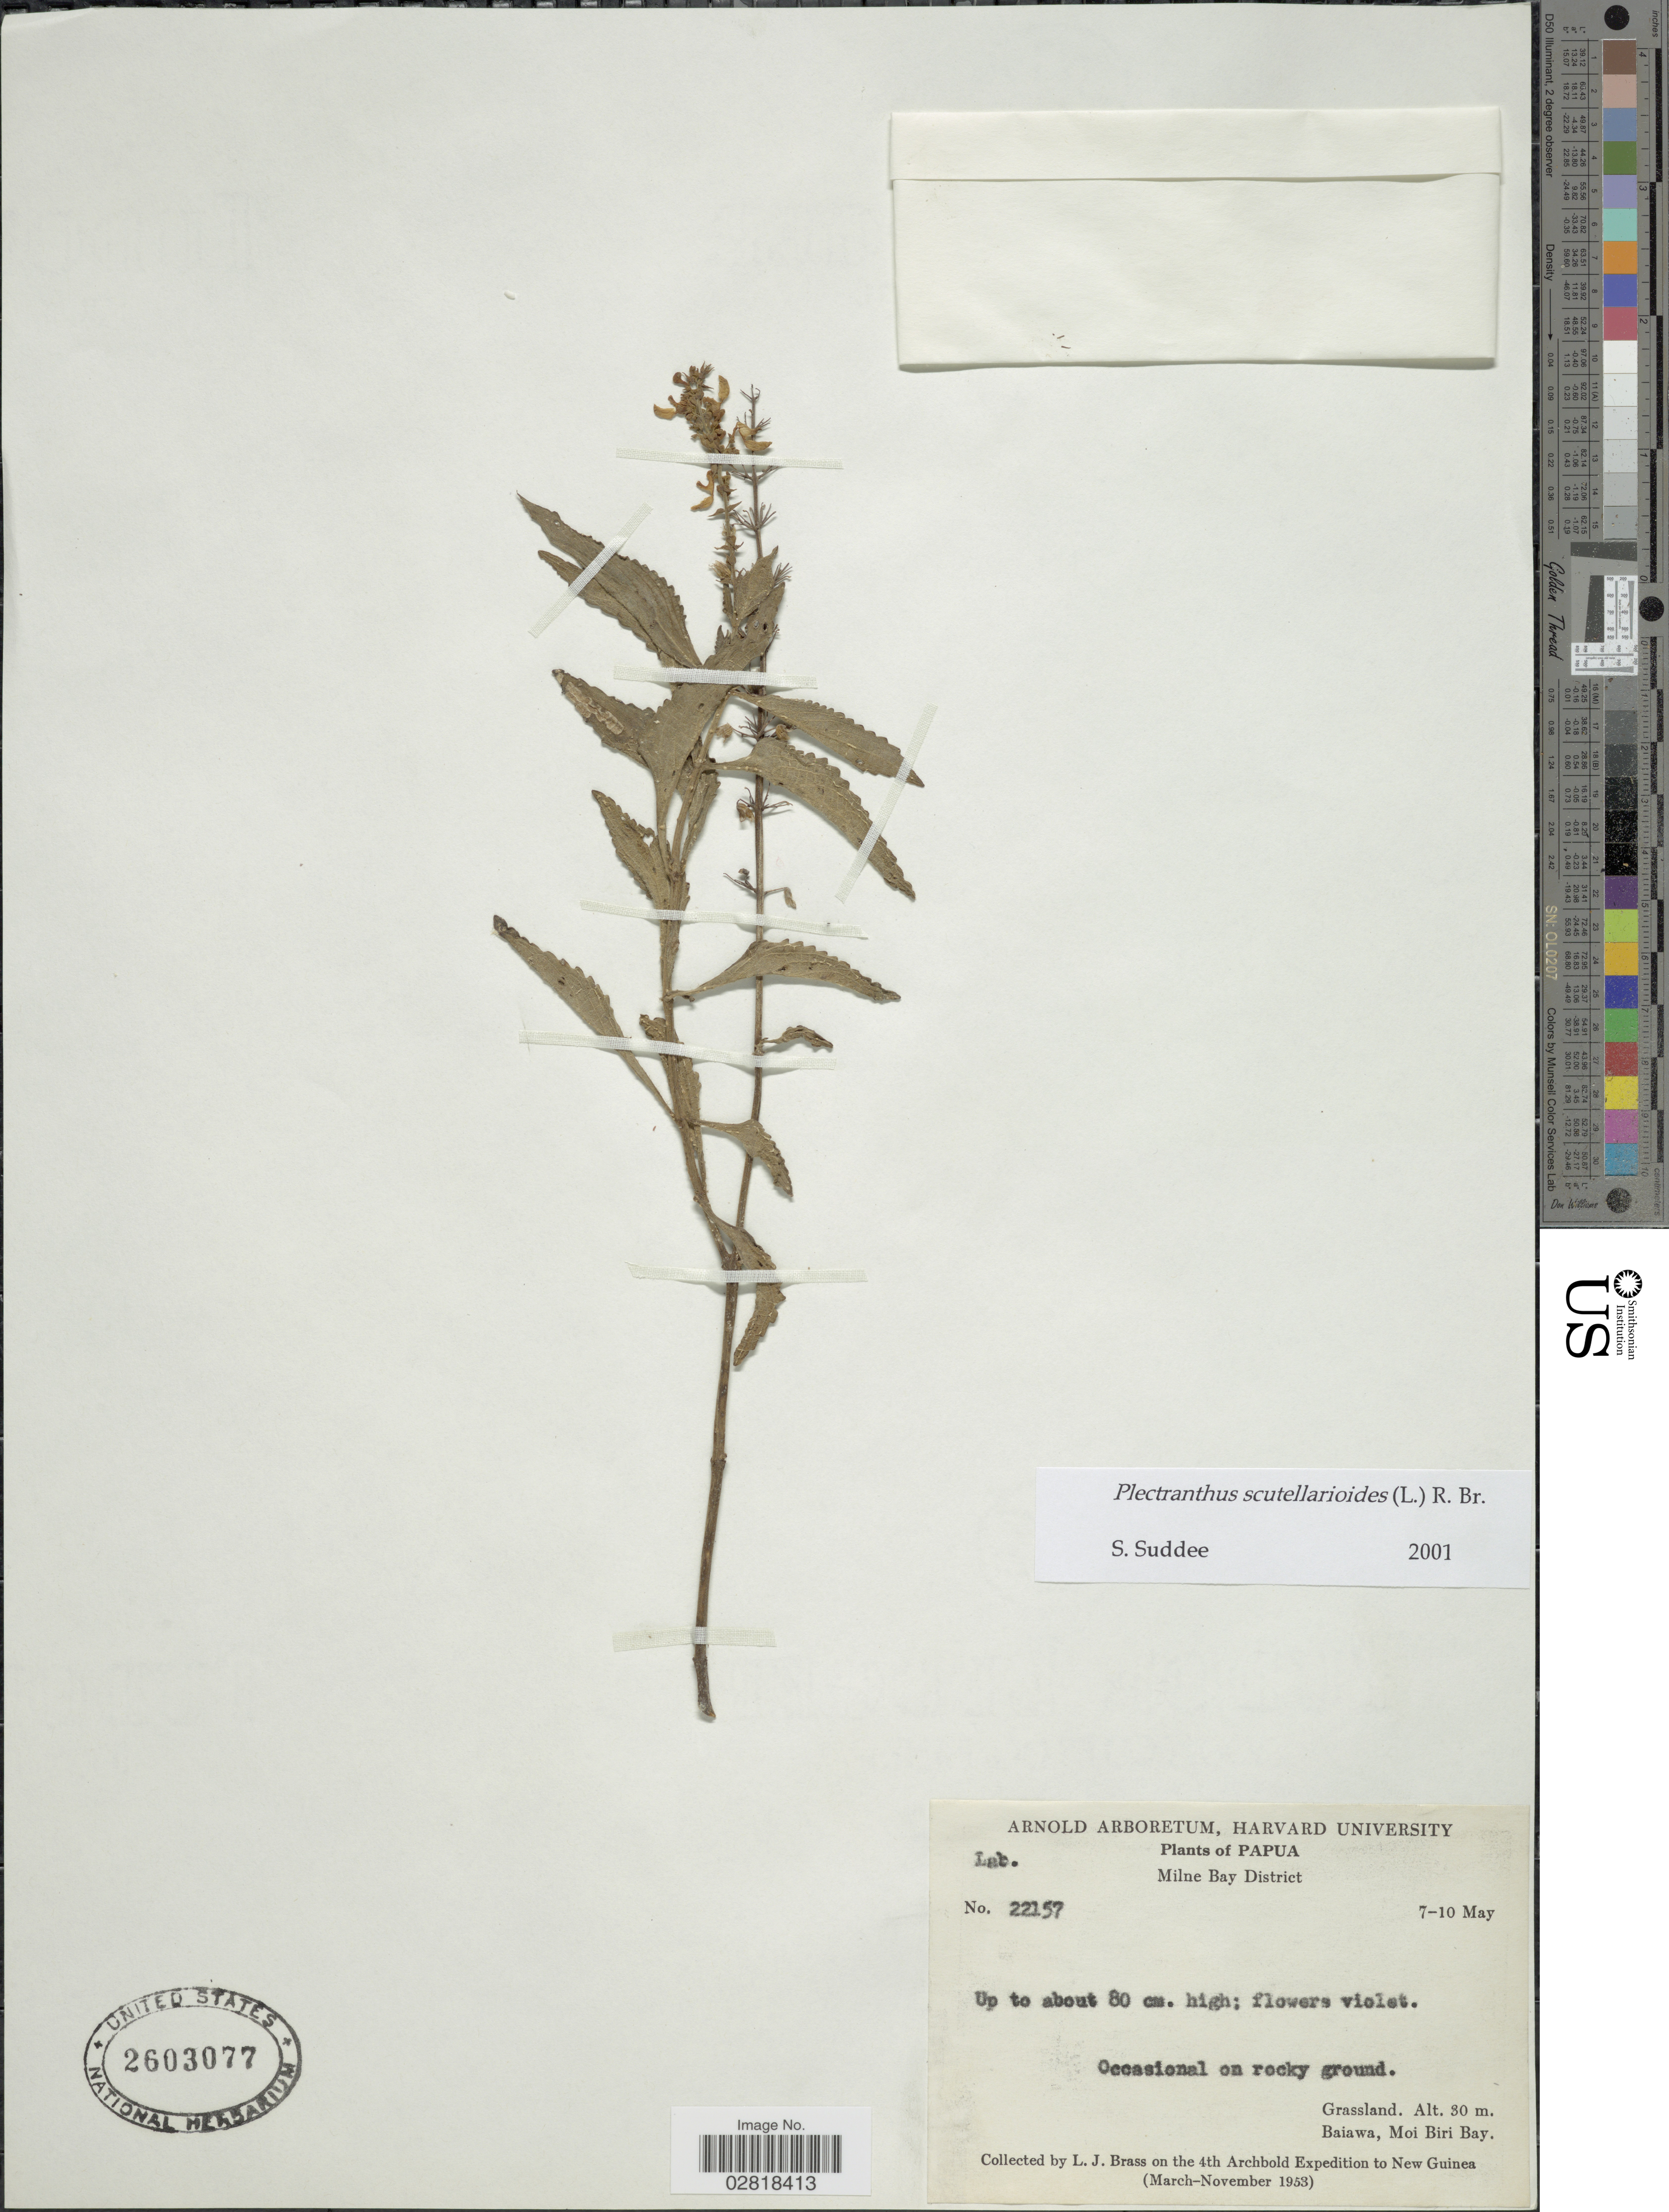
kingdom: Plantae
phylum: Tracheophyta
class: Magnoliopsida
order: Lamiales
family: Lamiaceae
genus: Coleus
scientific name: Coleus scutellarioides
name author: (L.) Benth.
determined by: Wagner, W. L., (BOT), Smithsonian Institution - National Museum of Natural History (UNITED STATES)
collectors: L. J. Brass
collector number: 22157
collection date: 1953-05-07/1953-05-10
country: Papua New Guinea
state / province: Milne Bay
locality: Milne Bay District. Grassland. Baiawa, Moi Biri Bay.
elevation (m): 30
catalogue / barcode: US 2603077